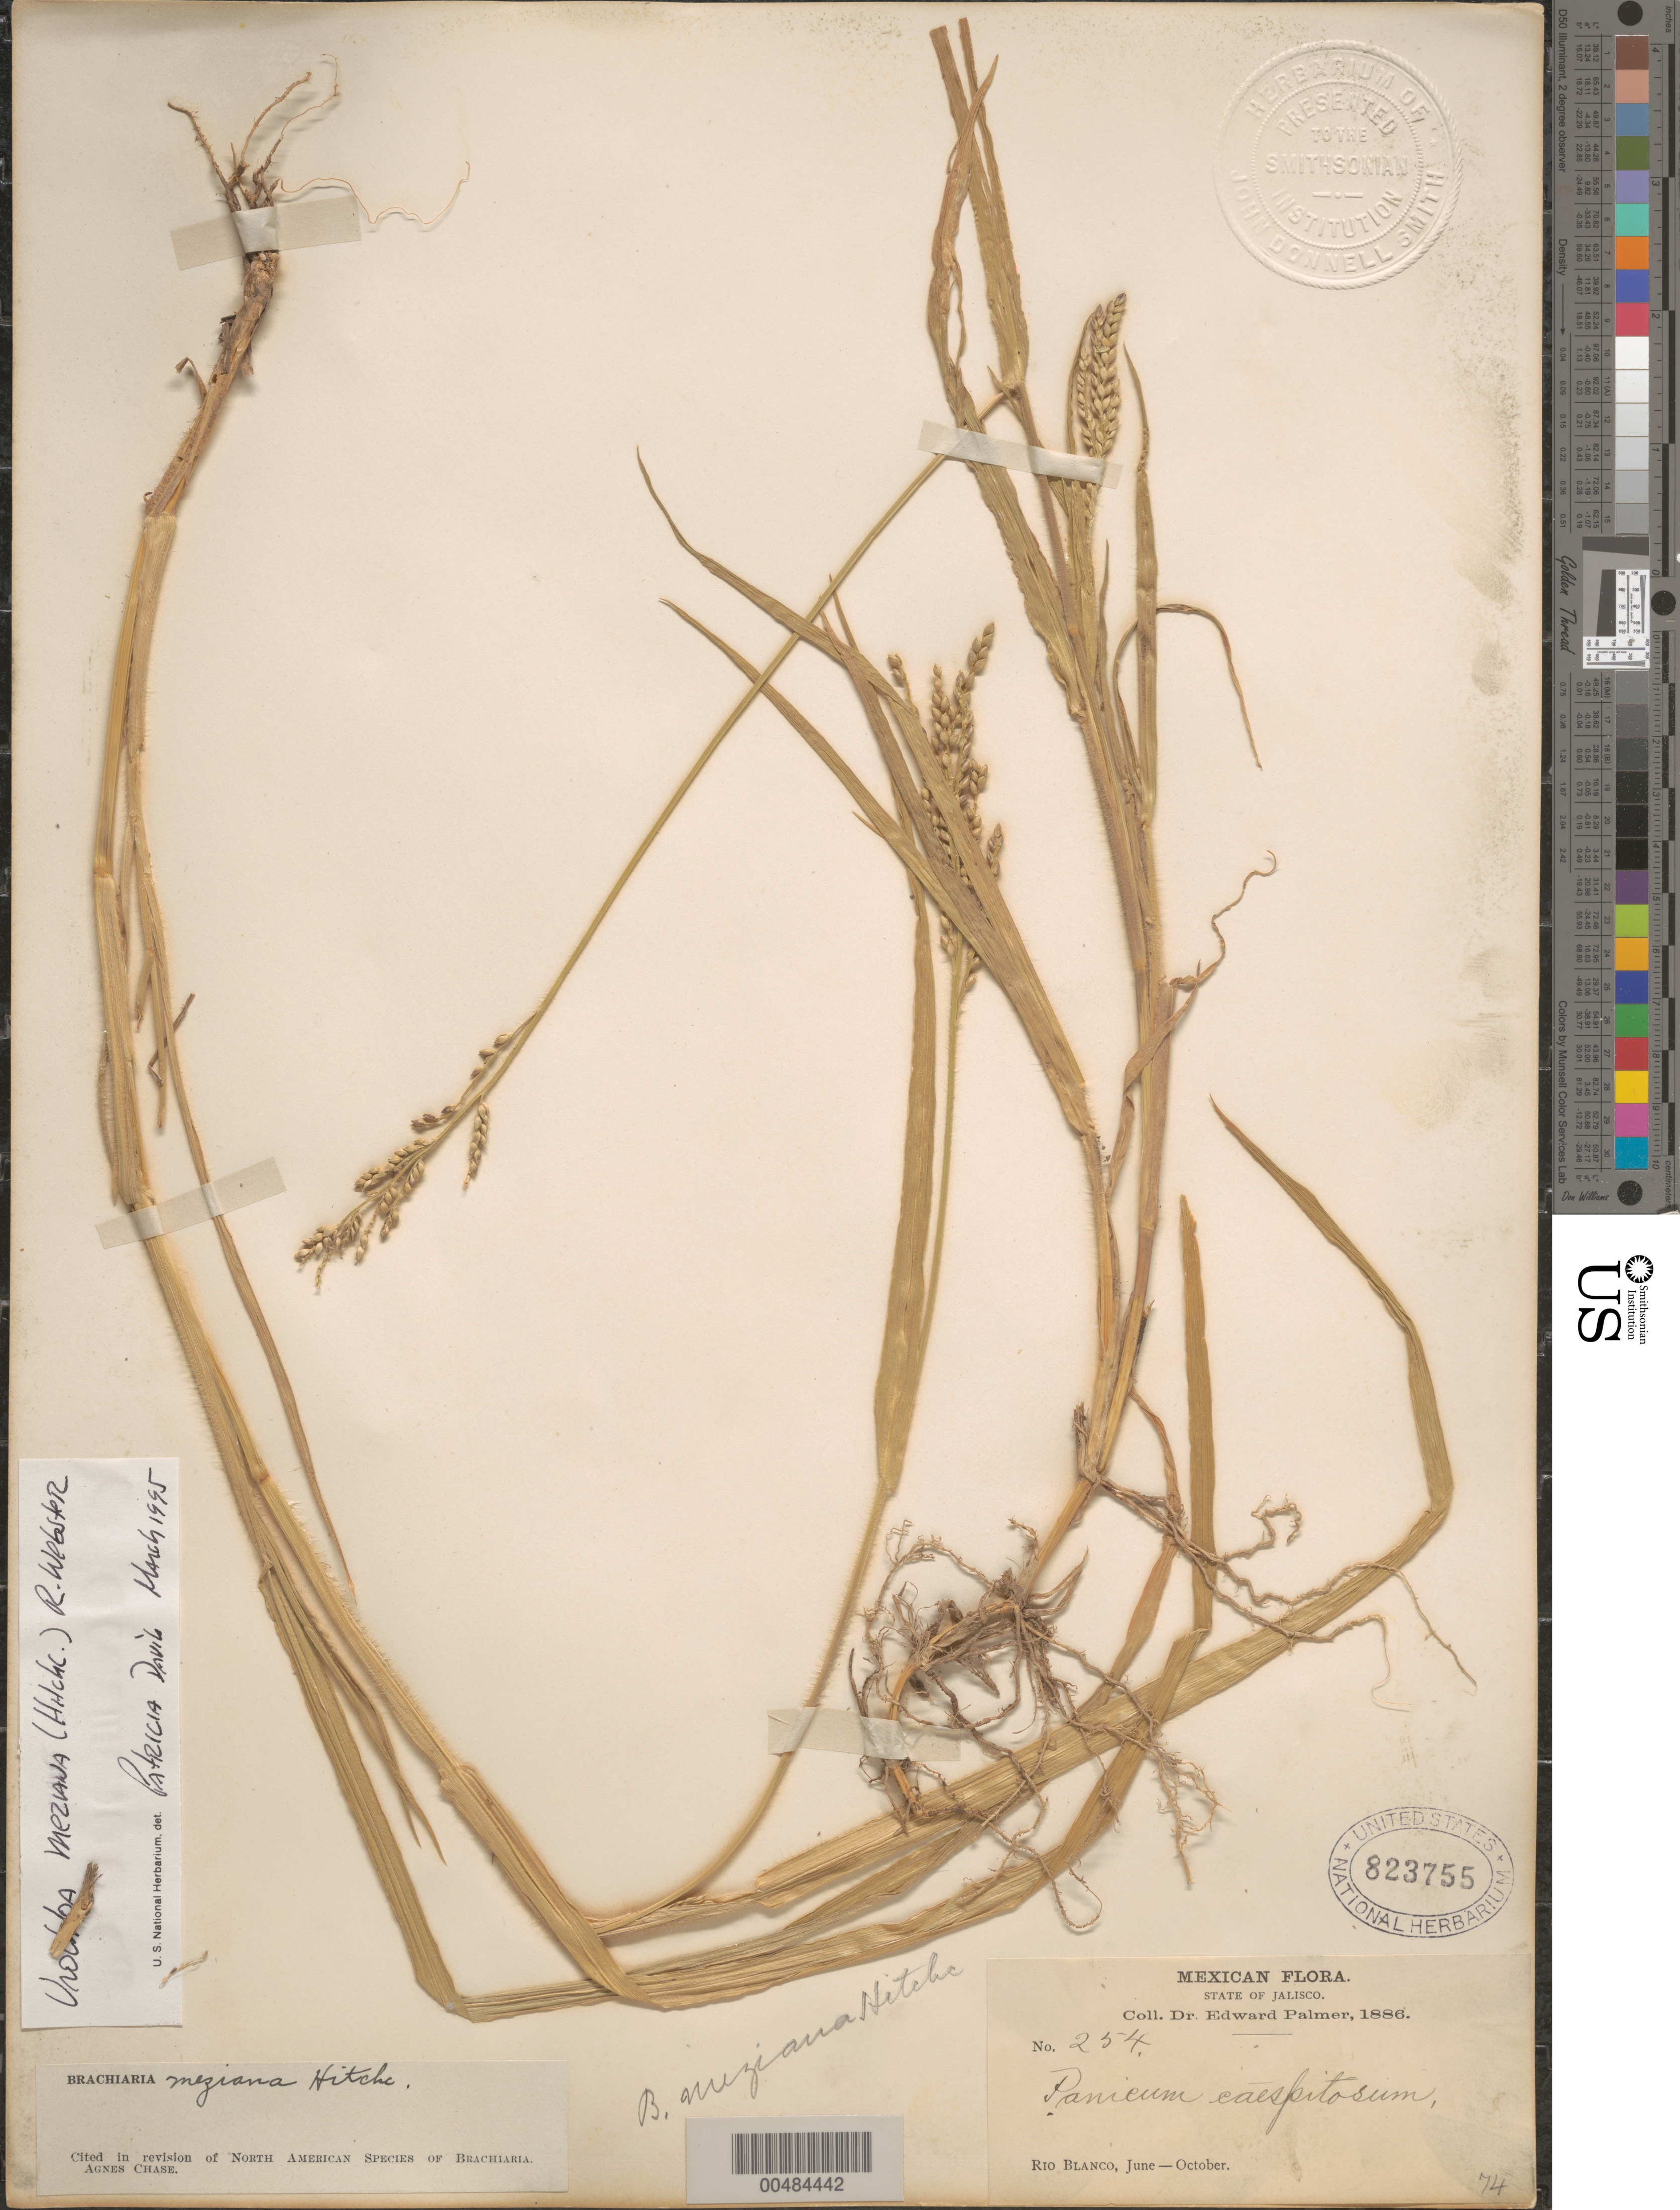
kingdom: Plantae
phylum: Tracheophyta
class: Liliopsida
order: Poales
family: Poaceae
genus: Brachiaria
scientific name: Brachiaria meziana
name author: Hitchc.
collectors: E. Palmer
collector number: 254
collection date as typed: Jun 1886 to Oct 1886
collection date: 1886-06/1886-10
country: Mexico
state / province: Jalisco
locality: Rio Blanco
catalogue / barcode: US 823755